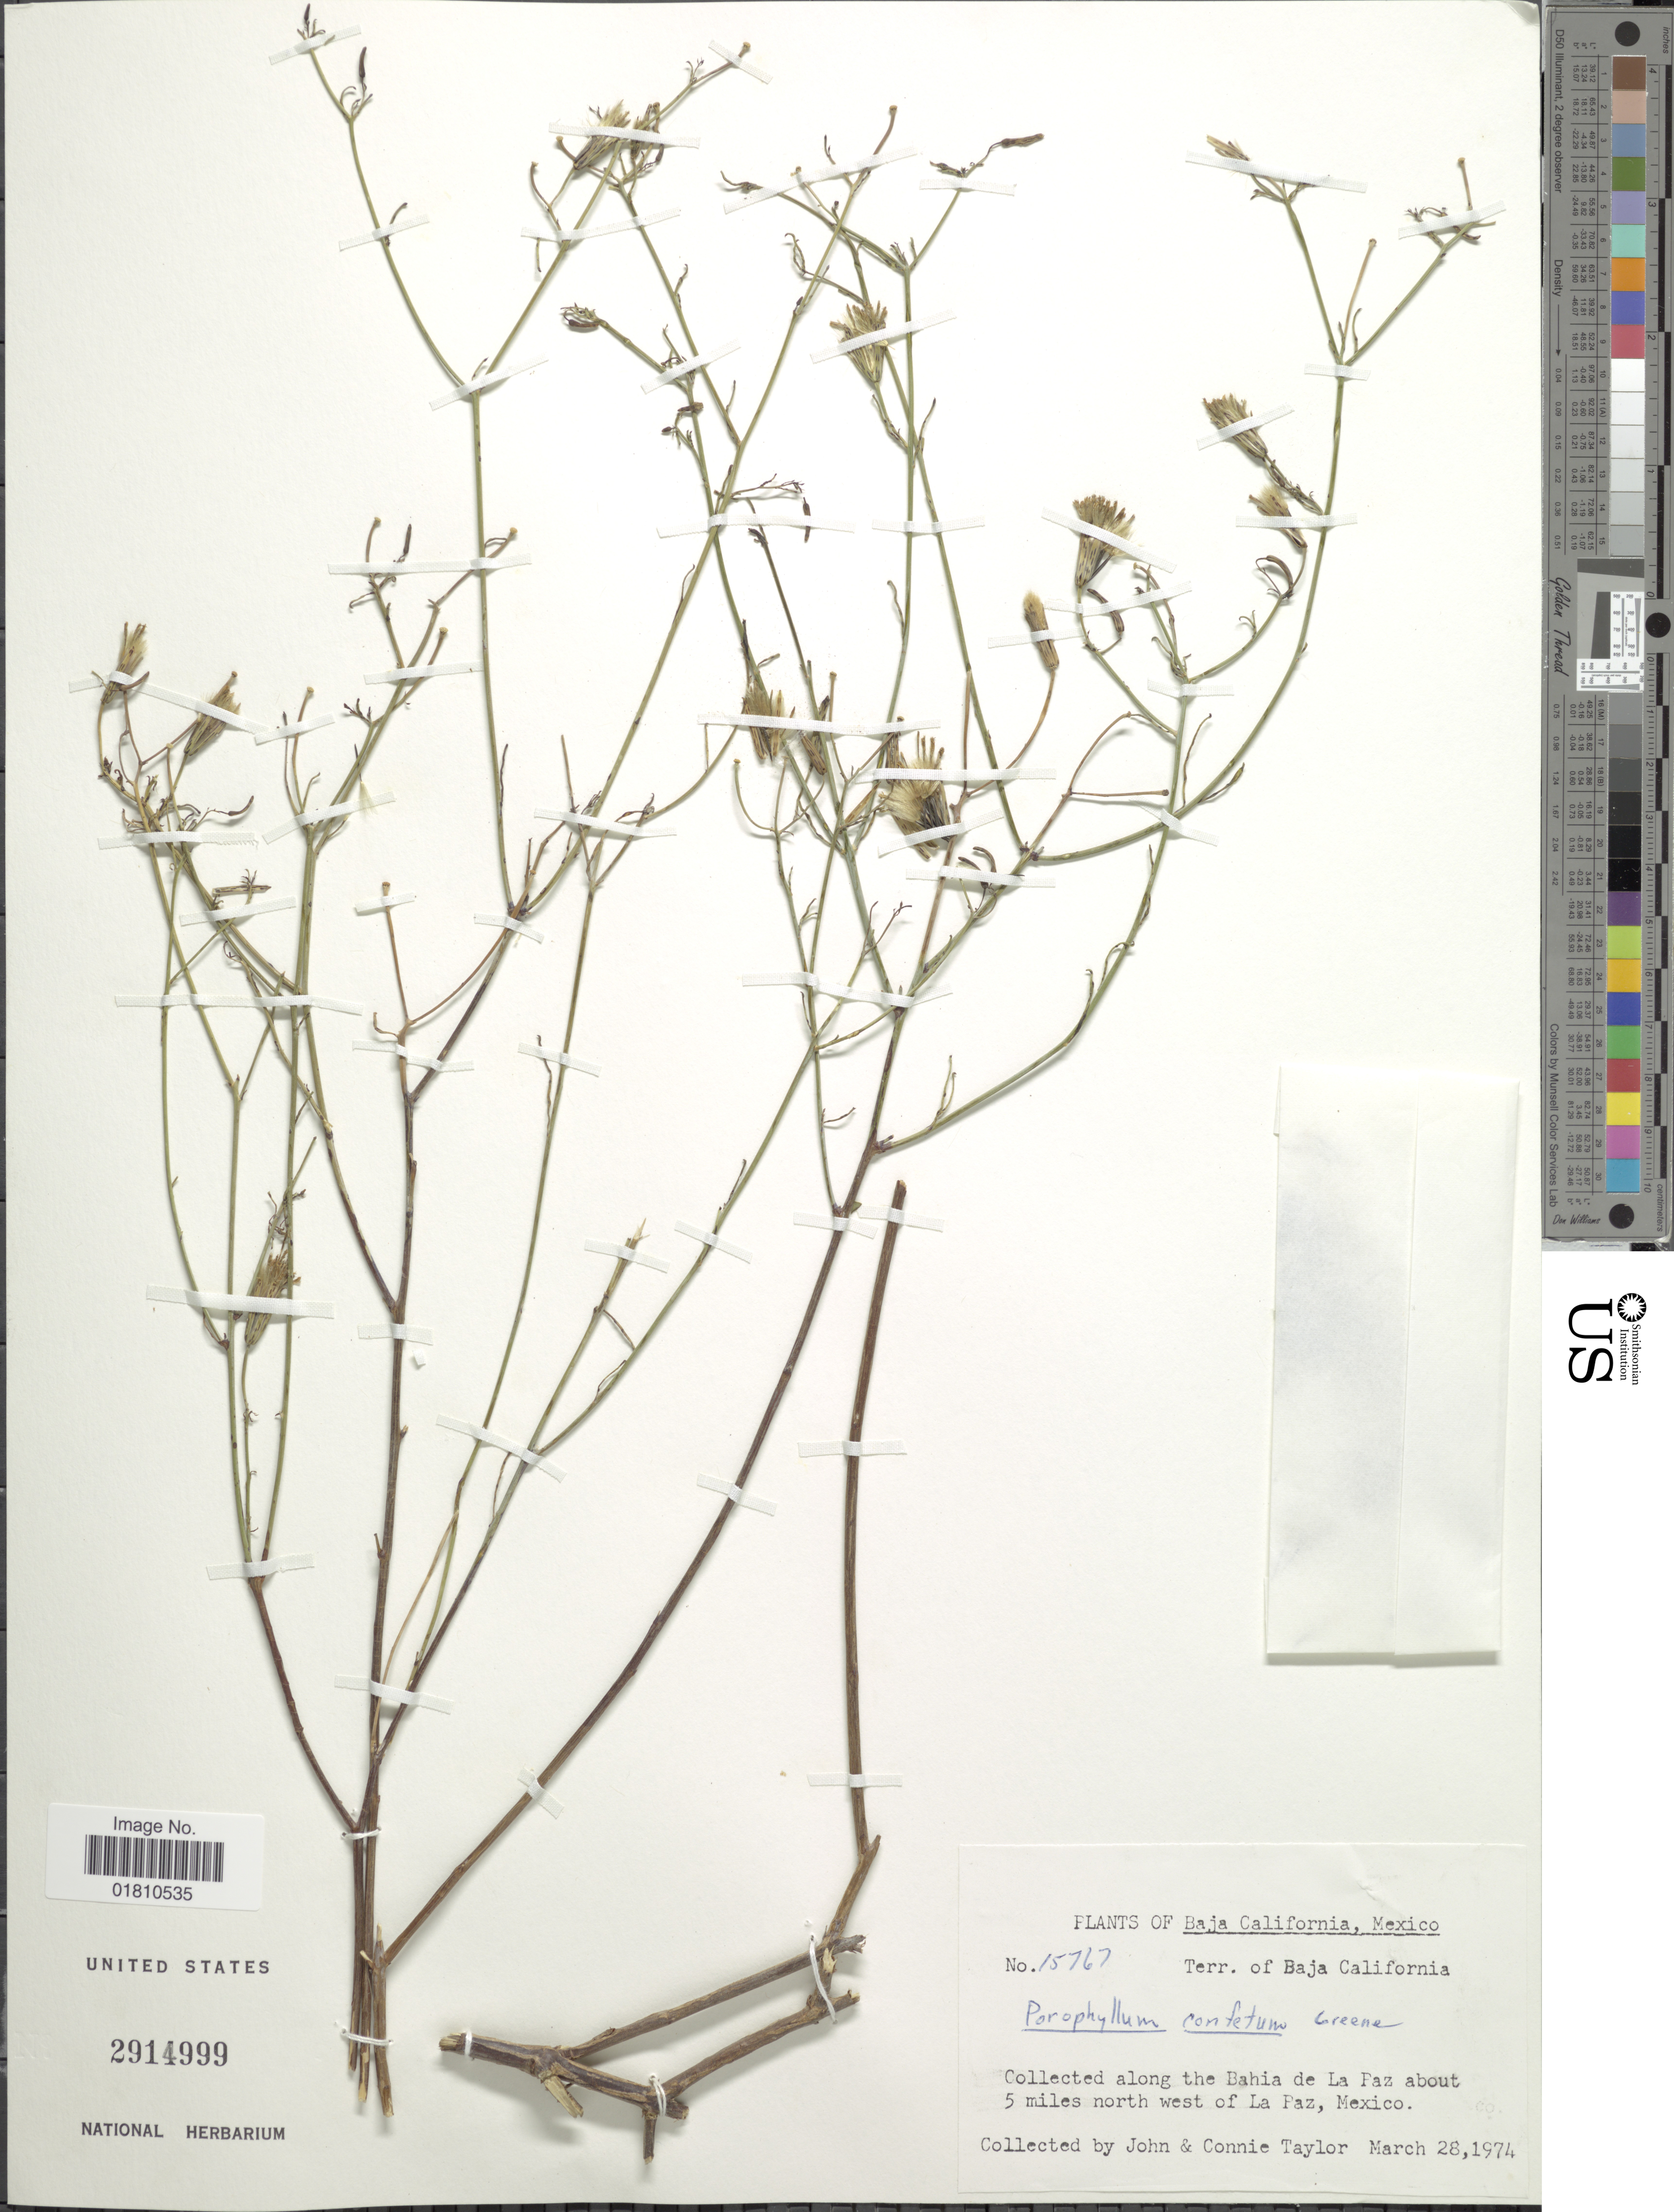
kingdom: Plantae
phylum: Tracheophyta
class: Magnoliopsida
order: Asterales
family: Asteraceae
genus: Porophyllum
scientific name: Porophyllum confertum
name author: Greene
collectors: J. Taylor & C. Taylor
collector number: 15767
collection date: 1974-03-28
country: Mexico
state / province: Baja California Sur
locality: Terr. of Baja California, along the Bahia de La Paz about 5 miles north west of La Paz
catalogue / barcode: US 2914999